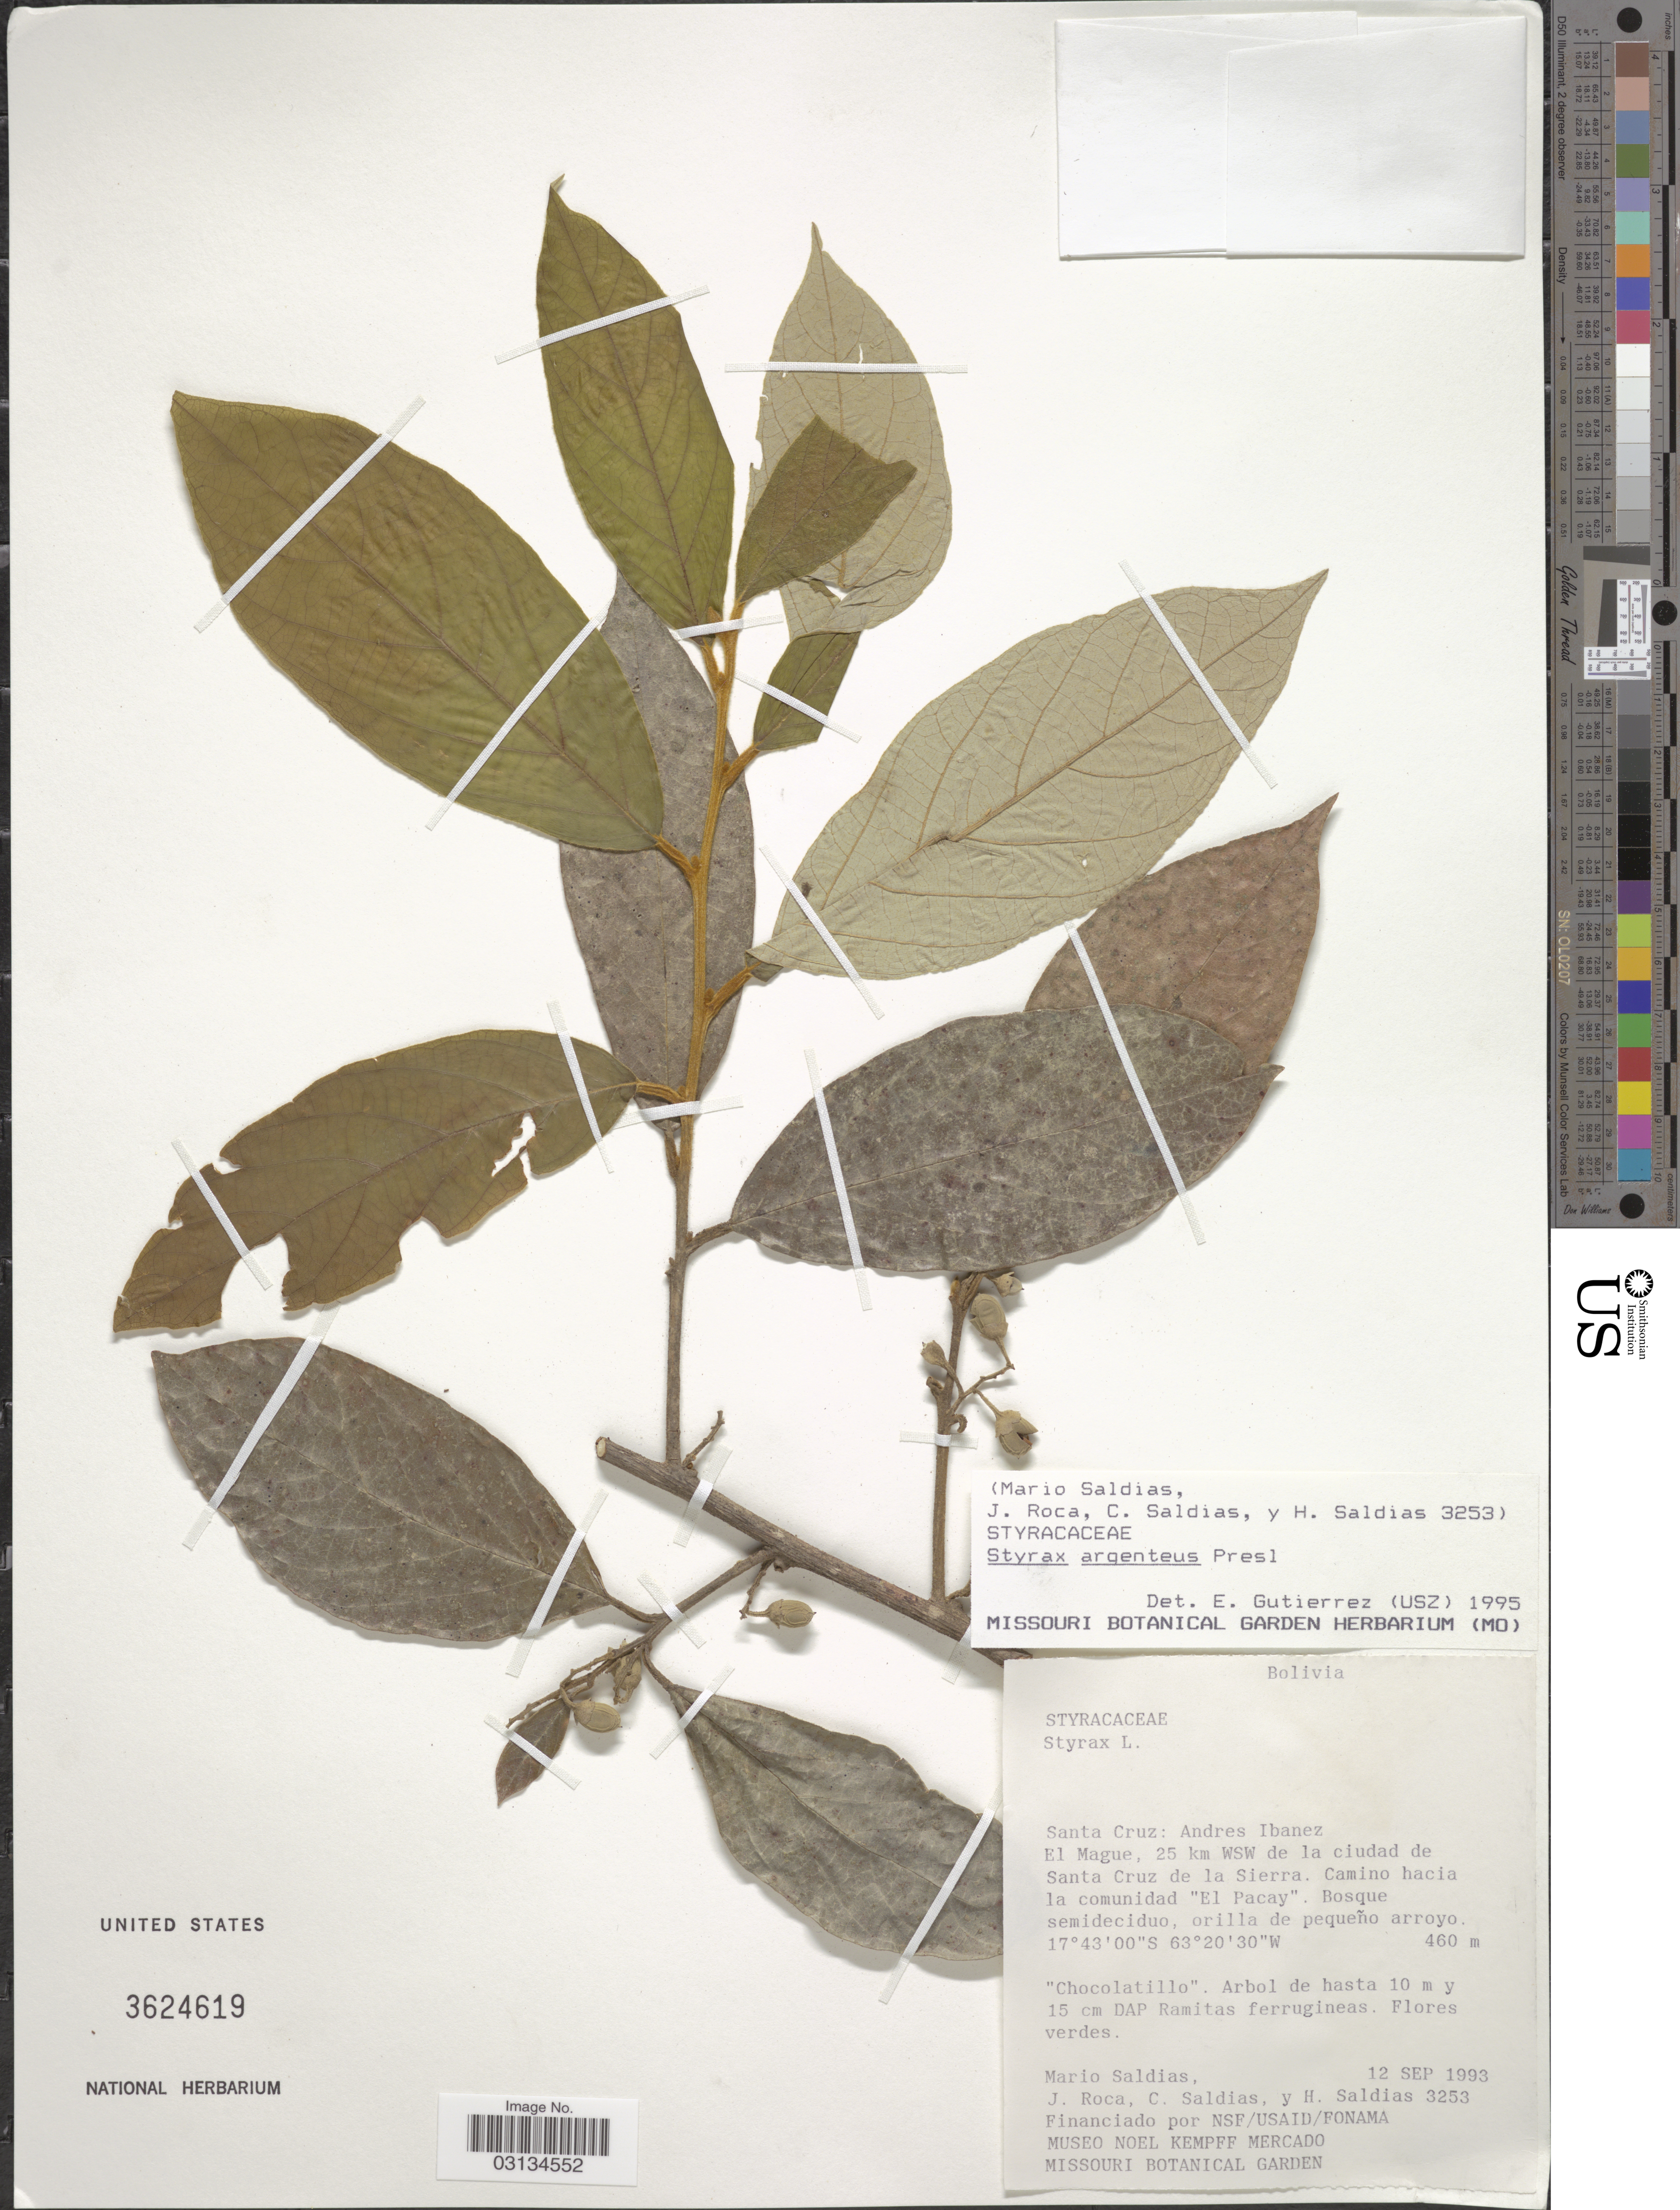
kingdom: Plantae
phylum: Tracheophyta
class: Magnoliopsida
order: Ericales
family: Styracaceae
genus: Styrax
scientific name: Styrax argenteus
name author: C. Presl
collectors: M. Saldias, J. Roca, C. Saldias & H. Saldias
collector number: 3253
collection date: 1993-09-12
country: Bolivia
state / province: Santa Cruz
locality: Andres Ibanez El Mague, 25 km WSW de la ciudad de Santa Cruz de la Sierra. Camino hacia la comunidad "El Pacay".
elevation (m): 460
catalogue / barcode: US 3624619